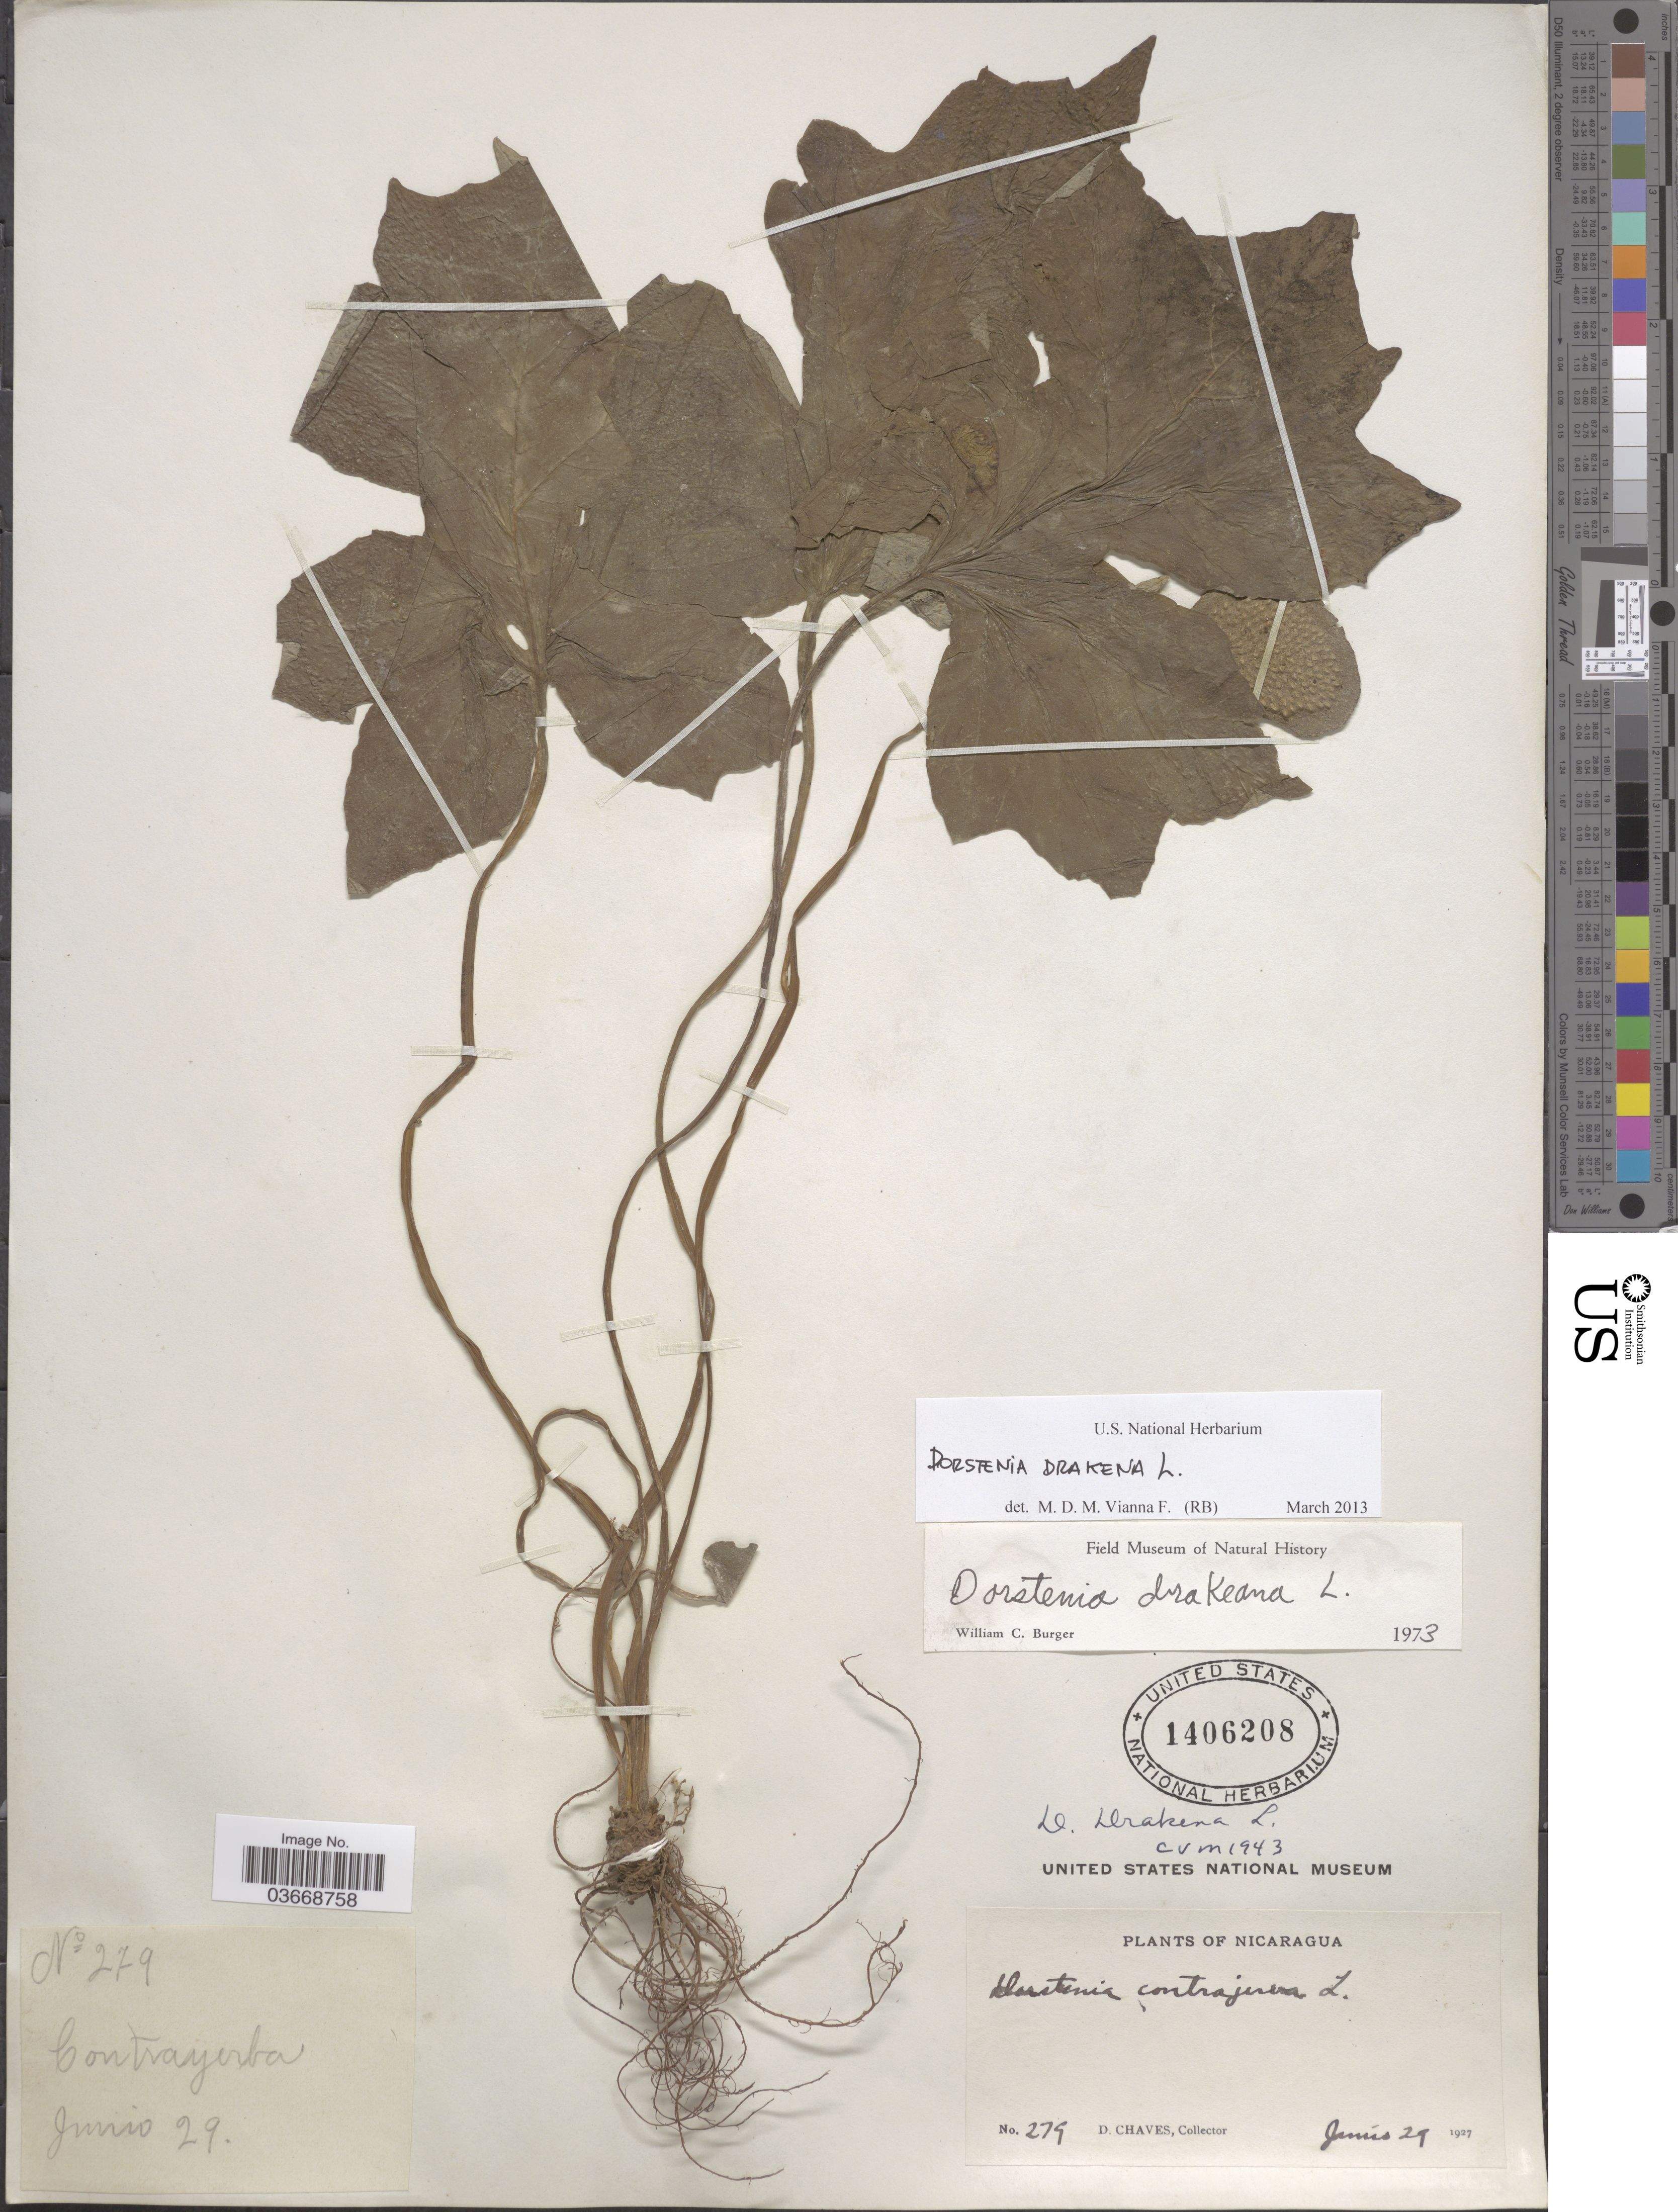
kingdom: Plantae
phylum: Tracheophyta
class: Magnoliopsida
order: Rosales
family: Moraceae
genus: Dorstenia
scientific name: Dorstenia drakena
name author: L.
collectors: D. Chaves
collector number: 279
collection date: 1927-06-29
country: Nicaragua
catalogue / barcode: US 1406208